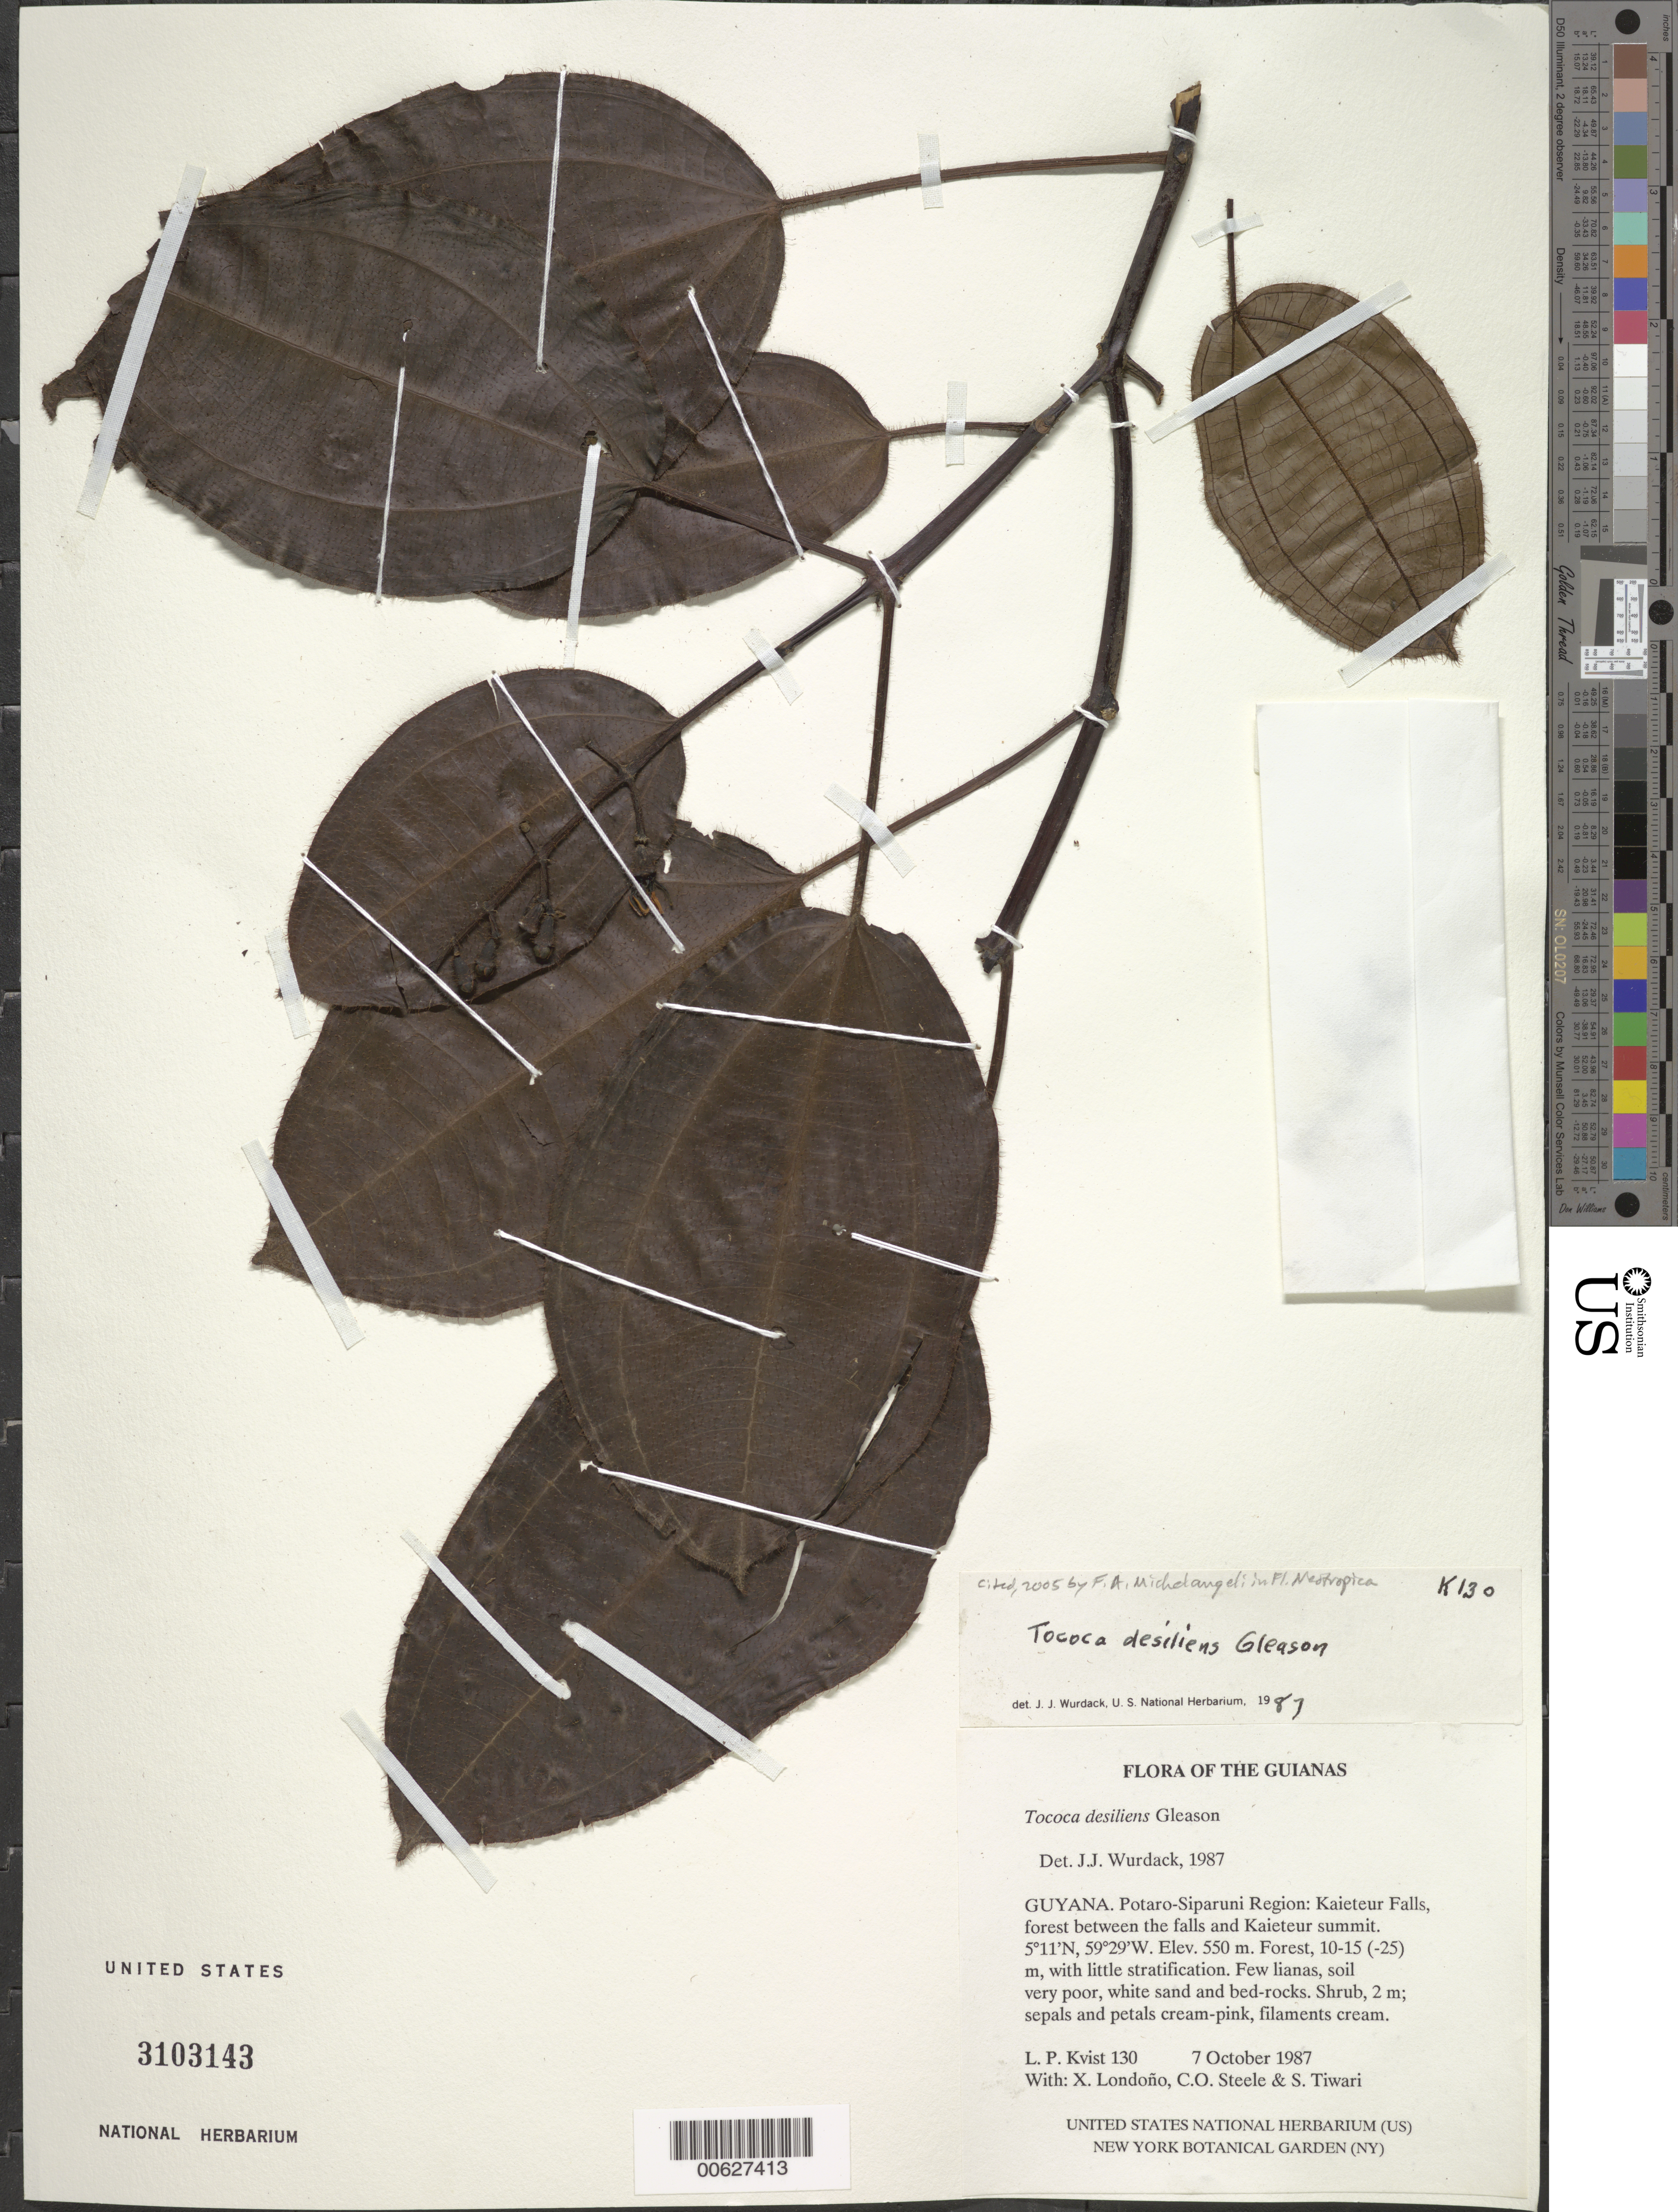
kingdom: Plantae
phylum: Tracheophyta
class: Magnoliopsida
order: Myrtales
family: Melastomataceae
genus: Tococa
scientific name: Tococa desiliens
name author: Gleason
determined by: Wurdack, John J., (US), US (UNITED STATES)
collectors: L. P. Kvist, X. Londoño, O. C. Steele & S. Tiwari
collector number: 130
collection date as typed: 7 October 1987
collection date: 1987-10-07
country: Guyana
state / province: Potaro-Siparuni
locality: Kaieteur Falls, between the falls and Kaieteur summit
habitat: Forest, 10-15 (-25) m, with little stratification. Few lianas, soil very poor, white sand and bed-rocks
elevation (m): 550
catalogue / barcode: US 3103143